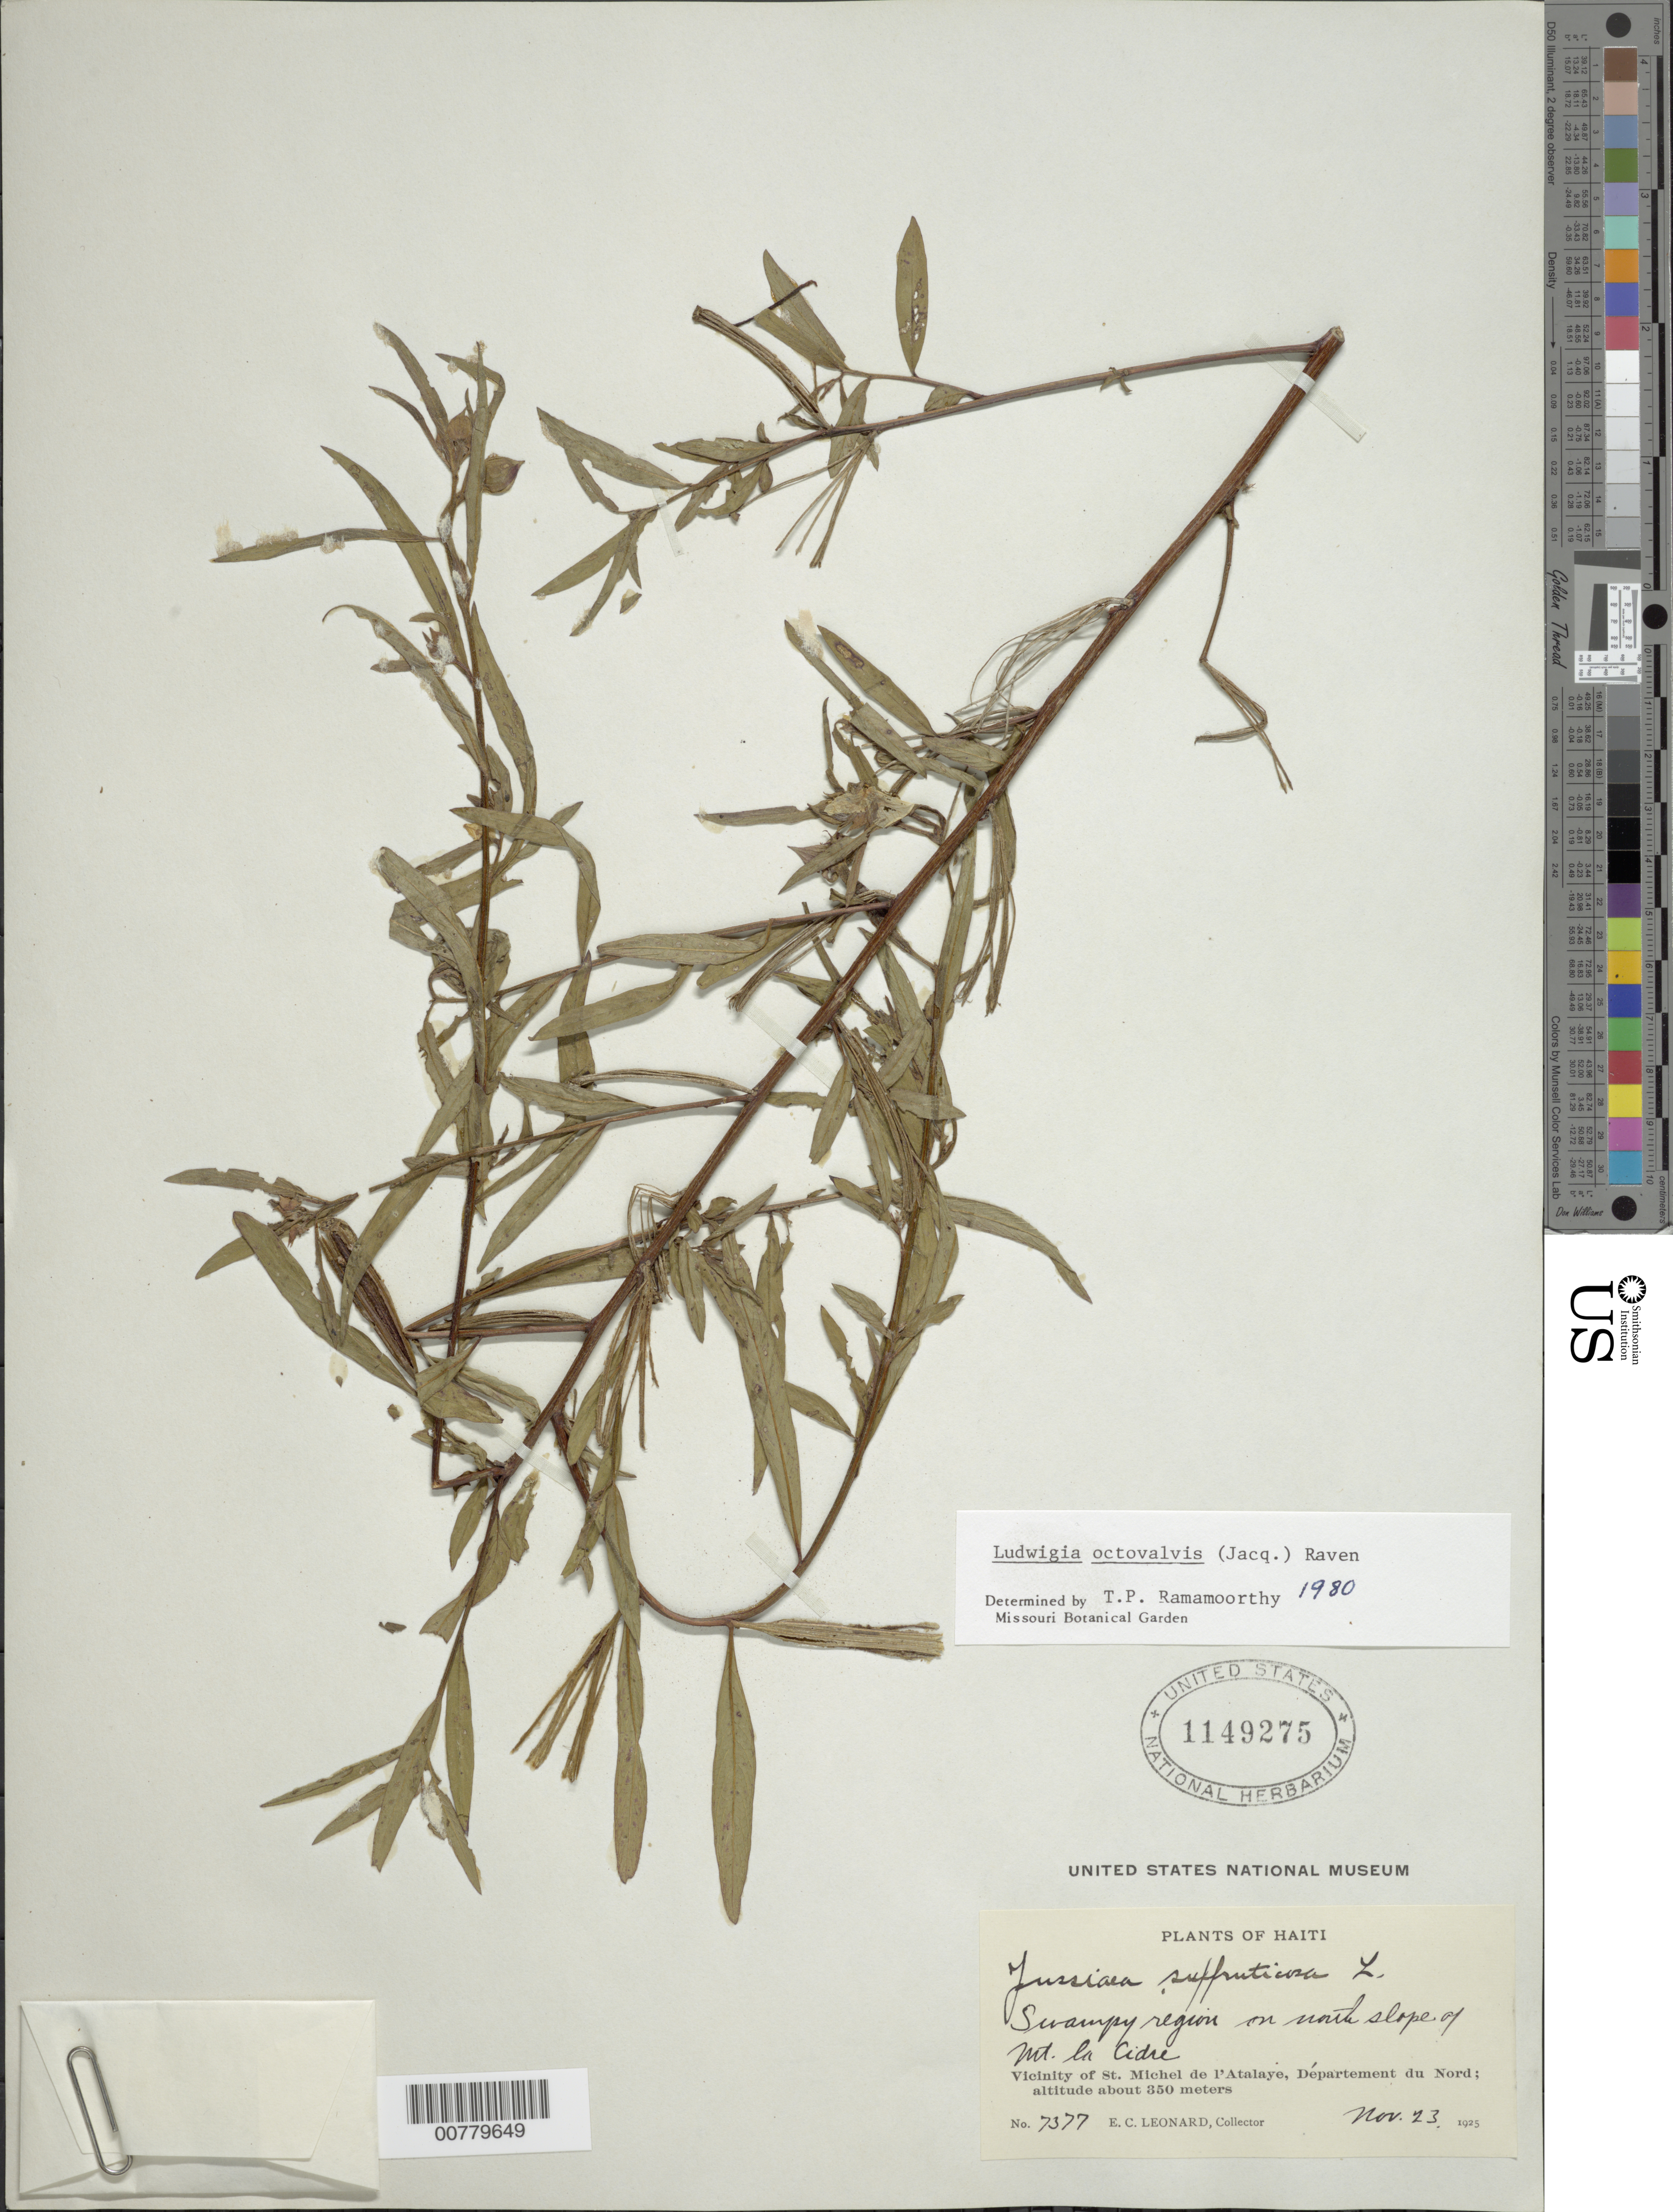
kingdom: Plantae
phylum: Tracheophyta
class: Magnoliopsida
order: Myrtales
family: Onagraceae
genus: Ludwigia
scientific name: Ludwigia octovalvis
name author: (Jacq.) P.H. Raven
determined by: Ramamoorthy, T. P.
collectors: E. C. Leonard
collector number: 7377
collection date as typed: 23 Nov 1925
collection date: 1925-11-23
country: Haiti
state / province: Nord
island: Hispaniola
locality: Vicinity of St. Michel de l'Atalaye, north slope of Mt. la Cidre.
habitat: Swampy region.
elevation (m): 350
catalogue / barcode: US 1149275